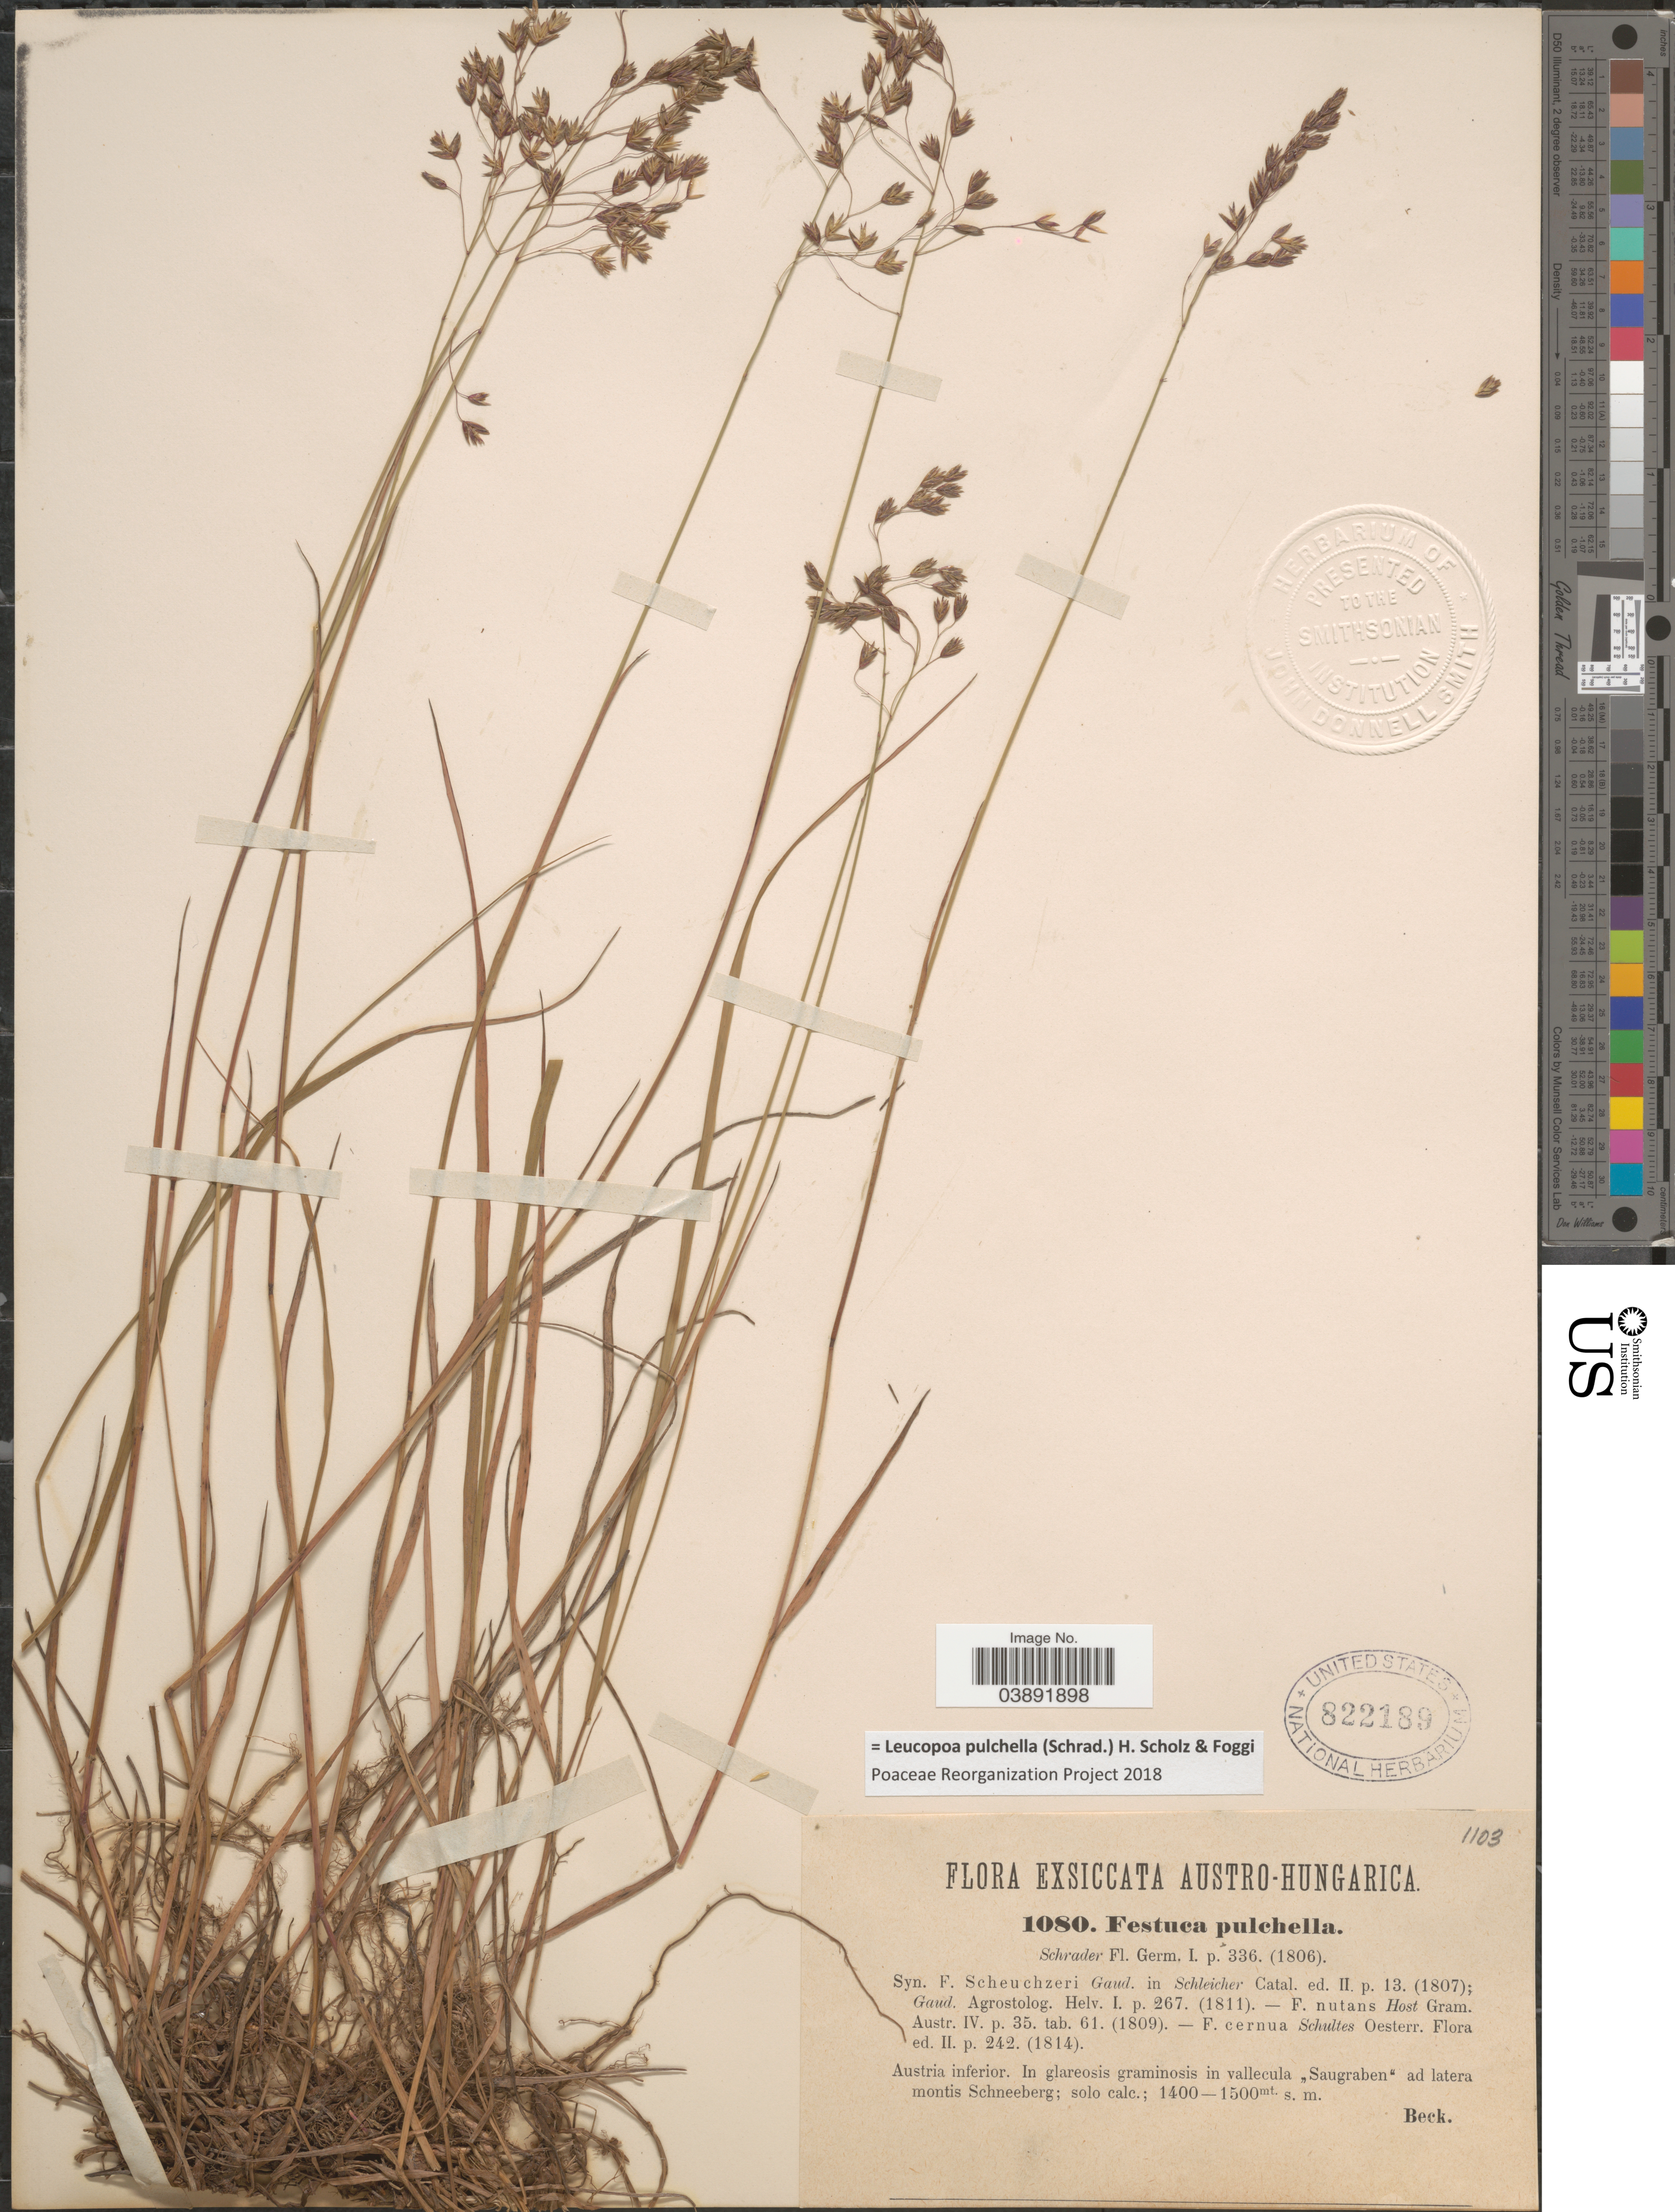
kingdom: Plantae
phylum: Tracheophyta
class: Liliopsida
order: Poales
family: Poaceae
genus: Leucopoa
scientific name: Leucopoa pulchella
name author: (Schrad.) H. Scholz & Foggi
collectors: -- Beck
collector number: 1080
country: Austria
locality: Austro-Hungarica. Austria inferior. In glareosis graminosis in vallecula "Saugraben" ad latera montis Schneeberg.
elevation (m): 1400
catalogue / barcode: US 822189